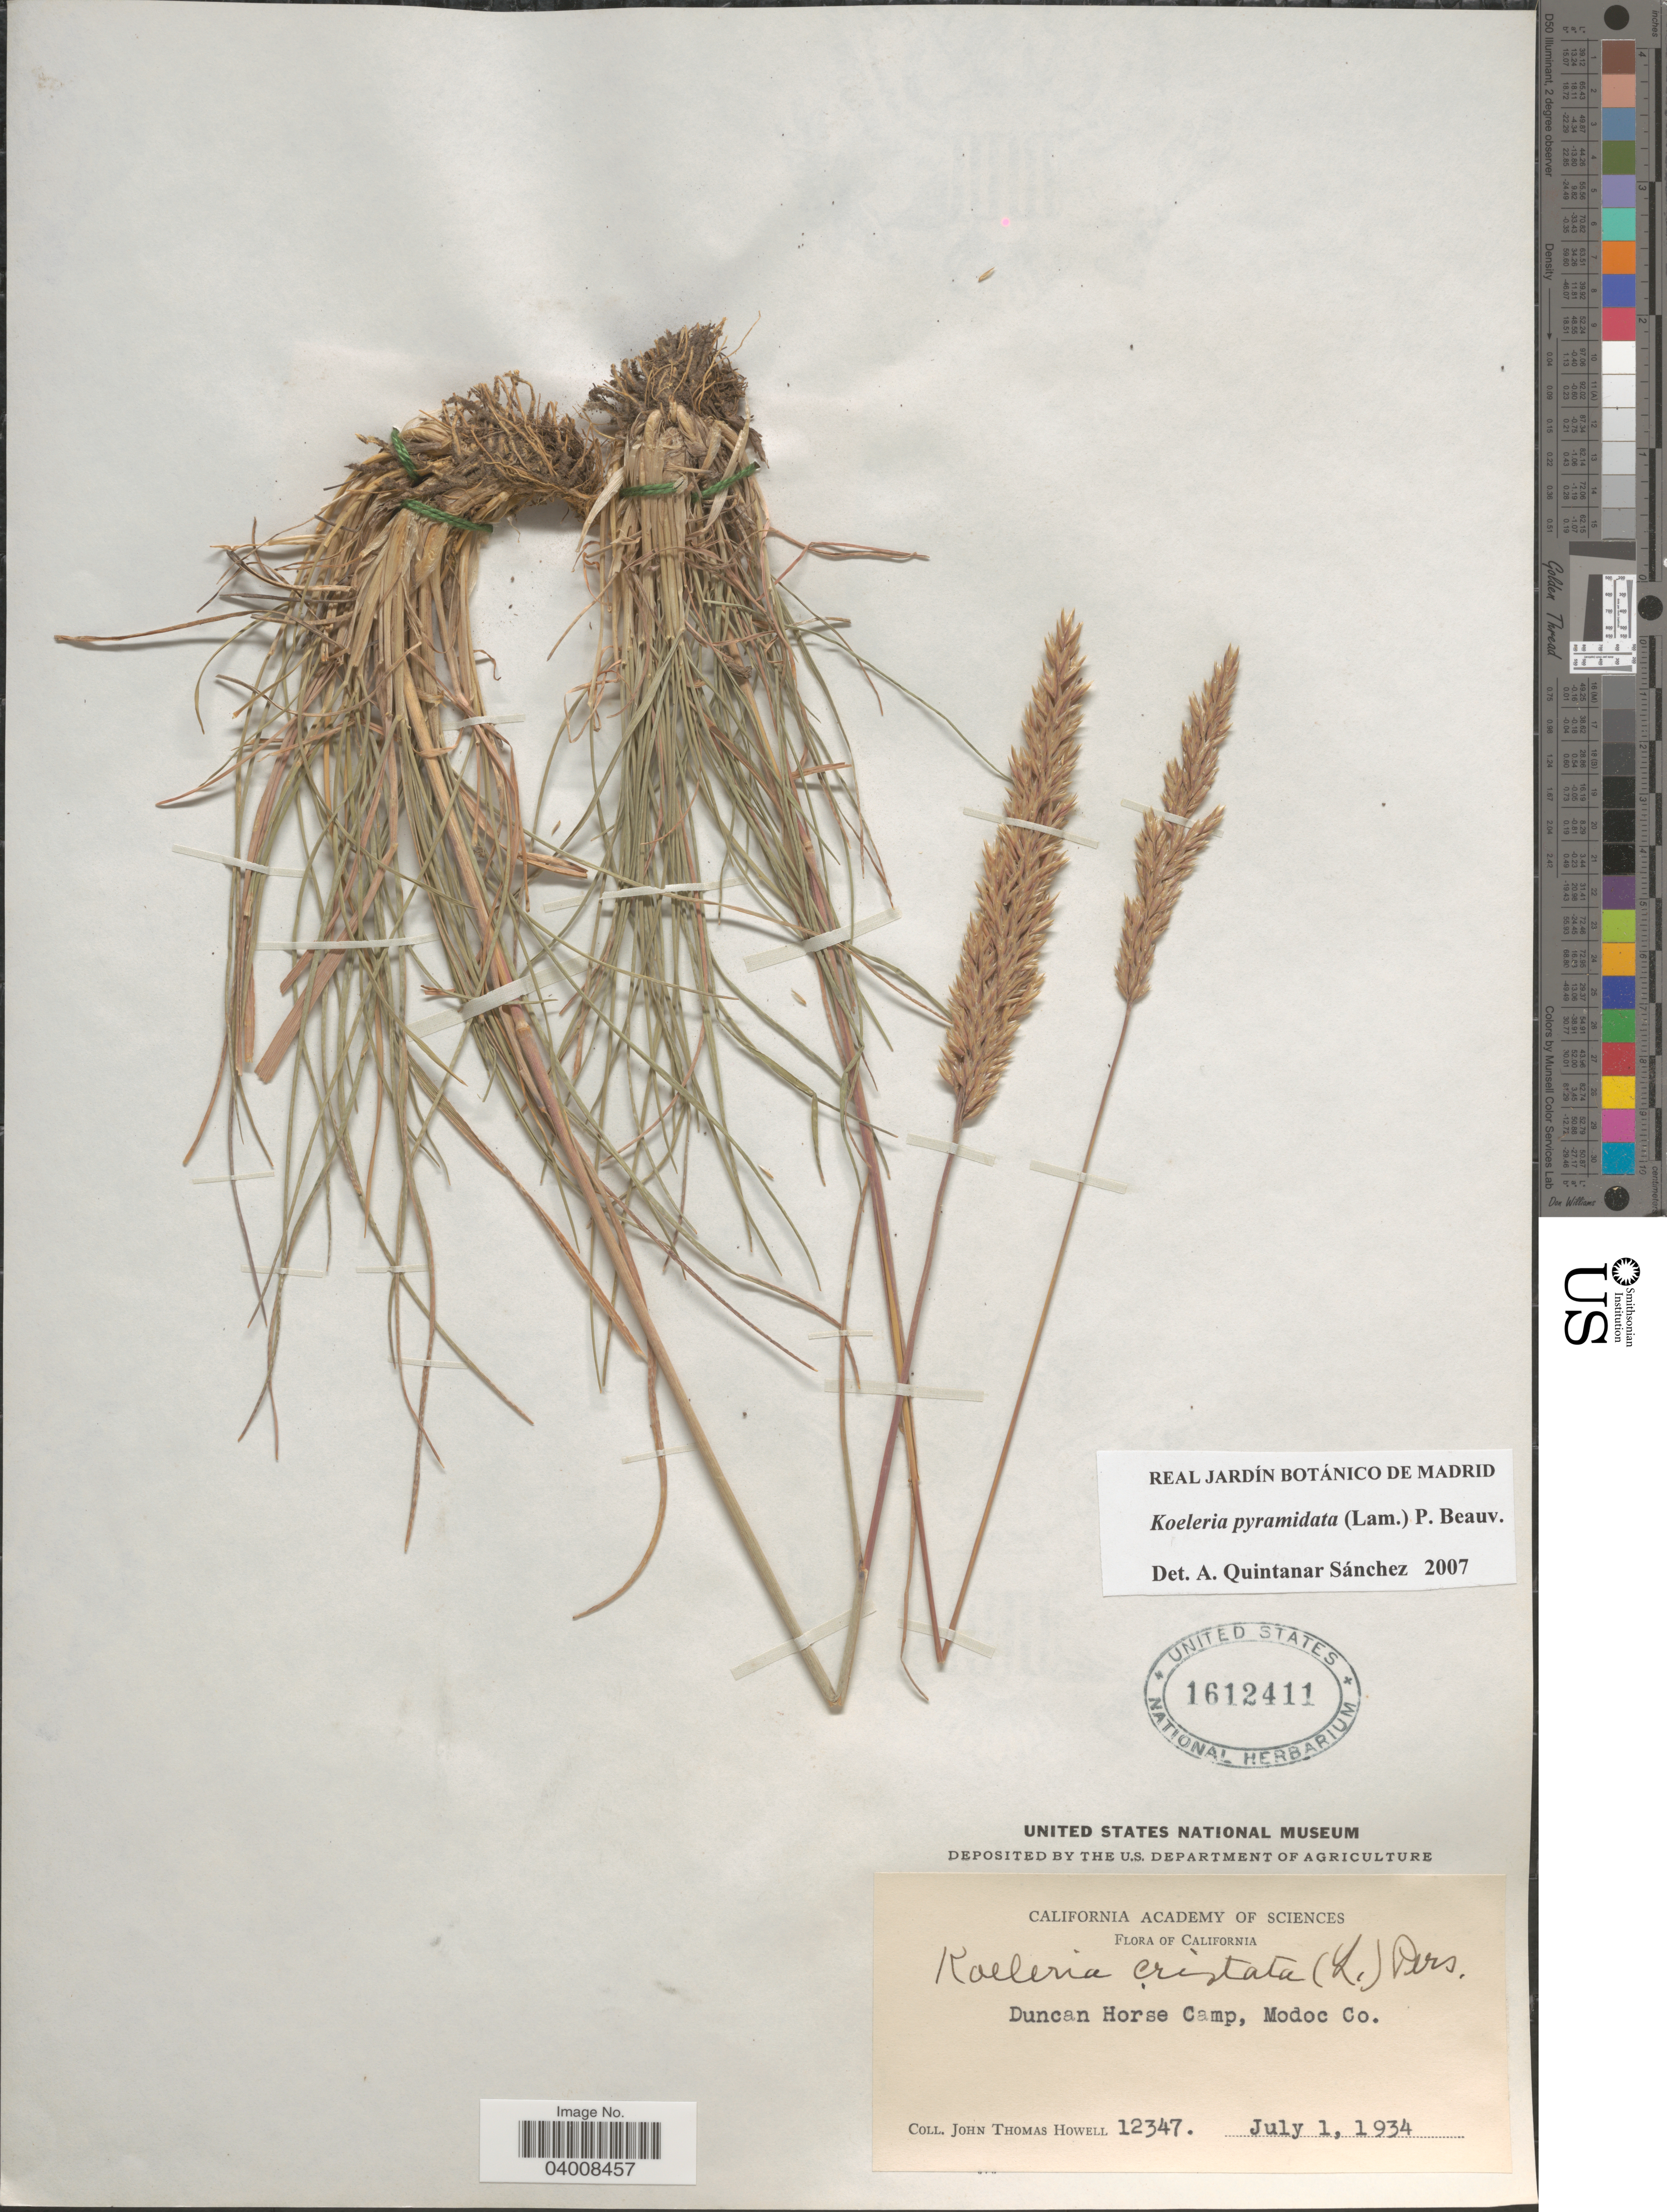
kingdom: Plantae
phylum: Tracheophyta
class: Liliopsida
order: Poales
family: Poaceae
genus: Koeleria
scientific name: Koeleria pyramidata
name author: (Lam.) P. Beauv.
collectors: J. T. Howell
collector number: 12347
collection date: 1934-07-01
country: United States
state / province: California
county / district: Modoc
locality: Duncan Horse Camp, Modoc Co.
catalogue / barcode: US 1612411